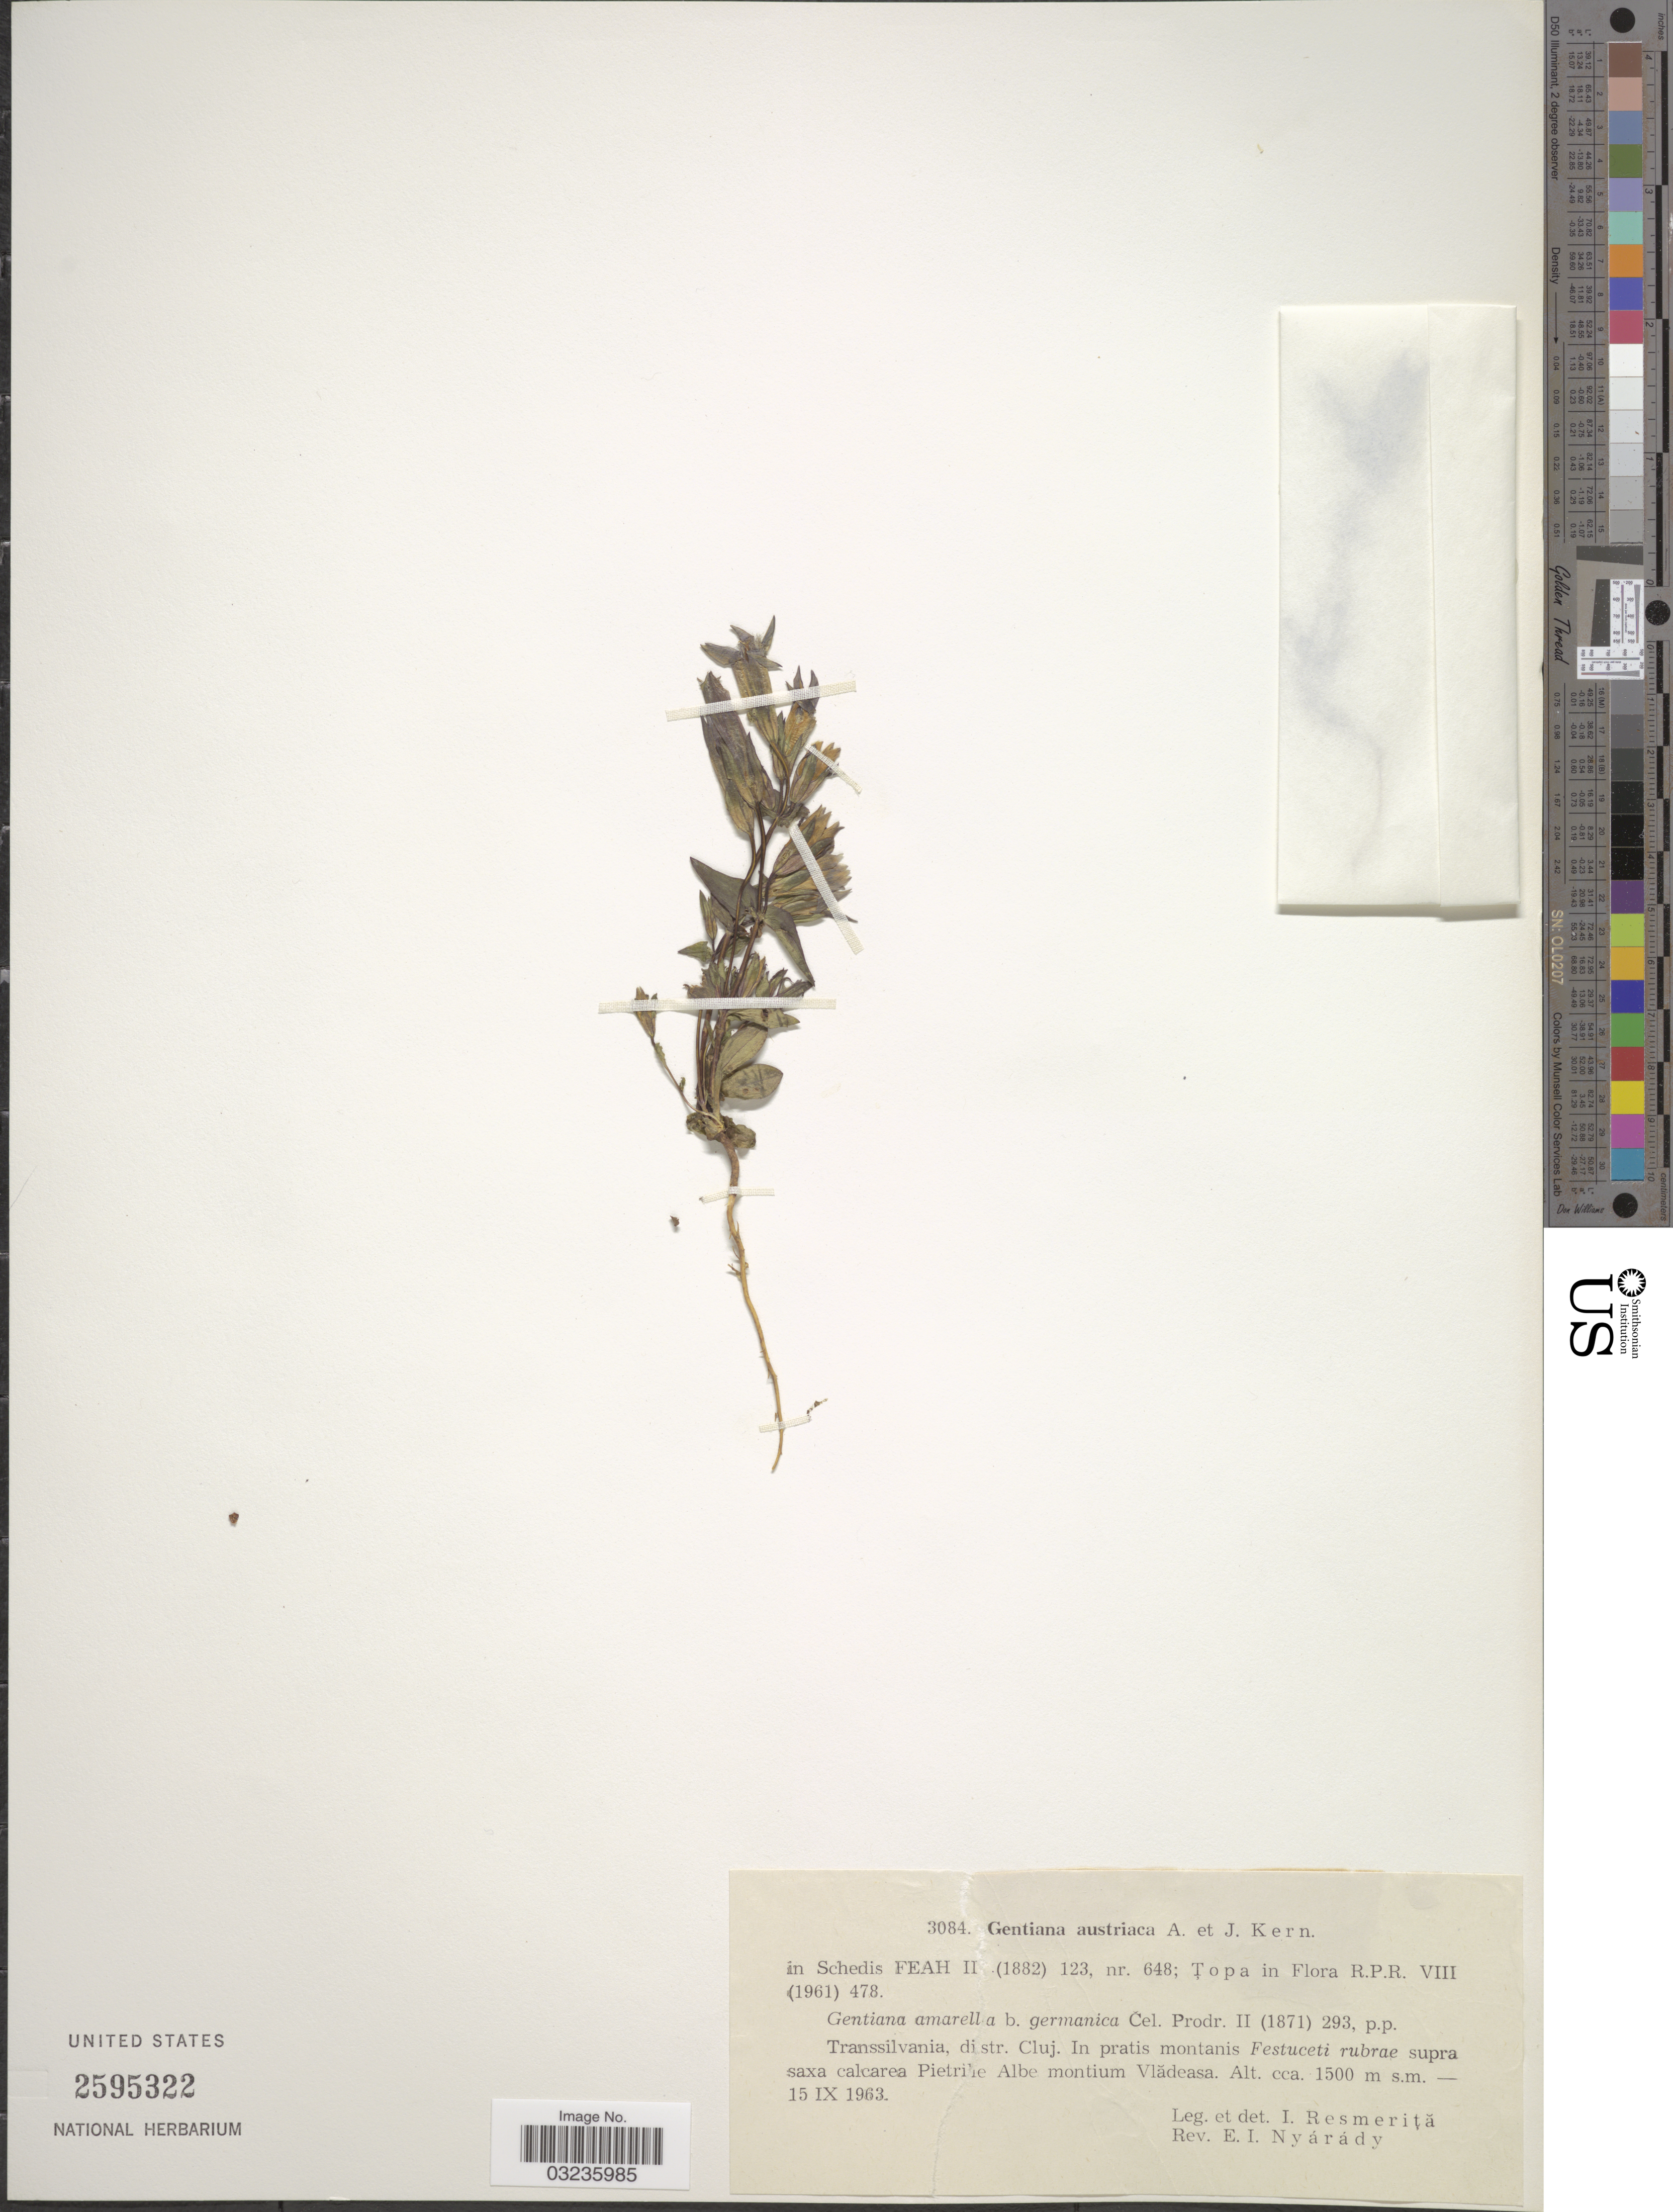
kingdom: Plantae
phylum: Tracheophyta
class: Magnoliopsida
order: Gentianales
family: Gentianaceae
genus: Gentiana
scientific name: Gentiana austriaca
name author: A. Kern. & Jos. Kern.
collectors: I. Resmerita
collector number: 3084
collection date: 1963-09-15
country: Romania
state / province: Cluj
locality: Transsilvania, distr. Cluj. In pratis montanis Festuceti rubrae supra saxa calcarea Pietrihe Albe montinum Vladeasa.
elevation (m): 1500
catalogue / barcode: US 2595322